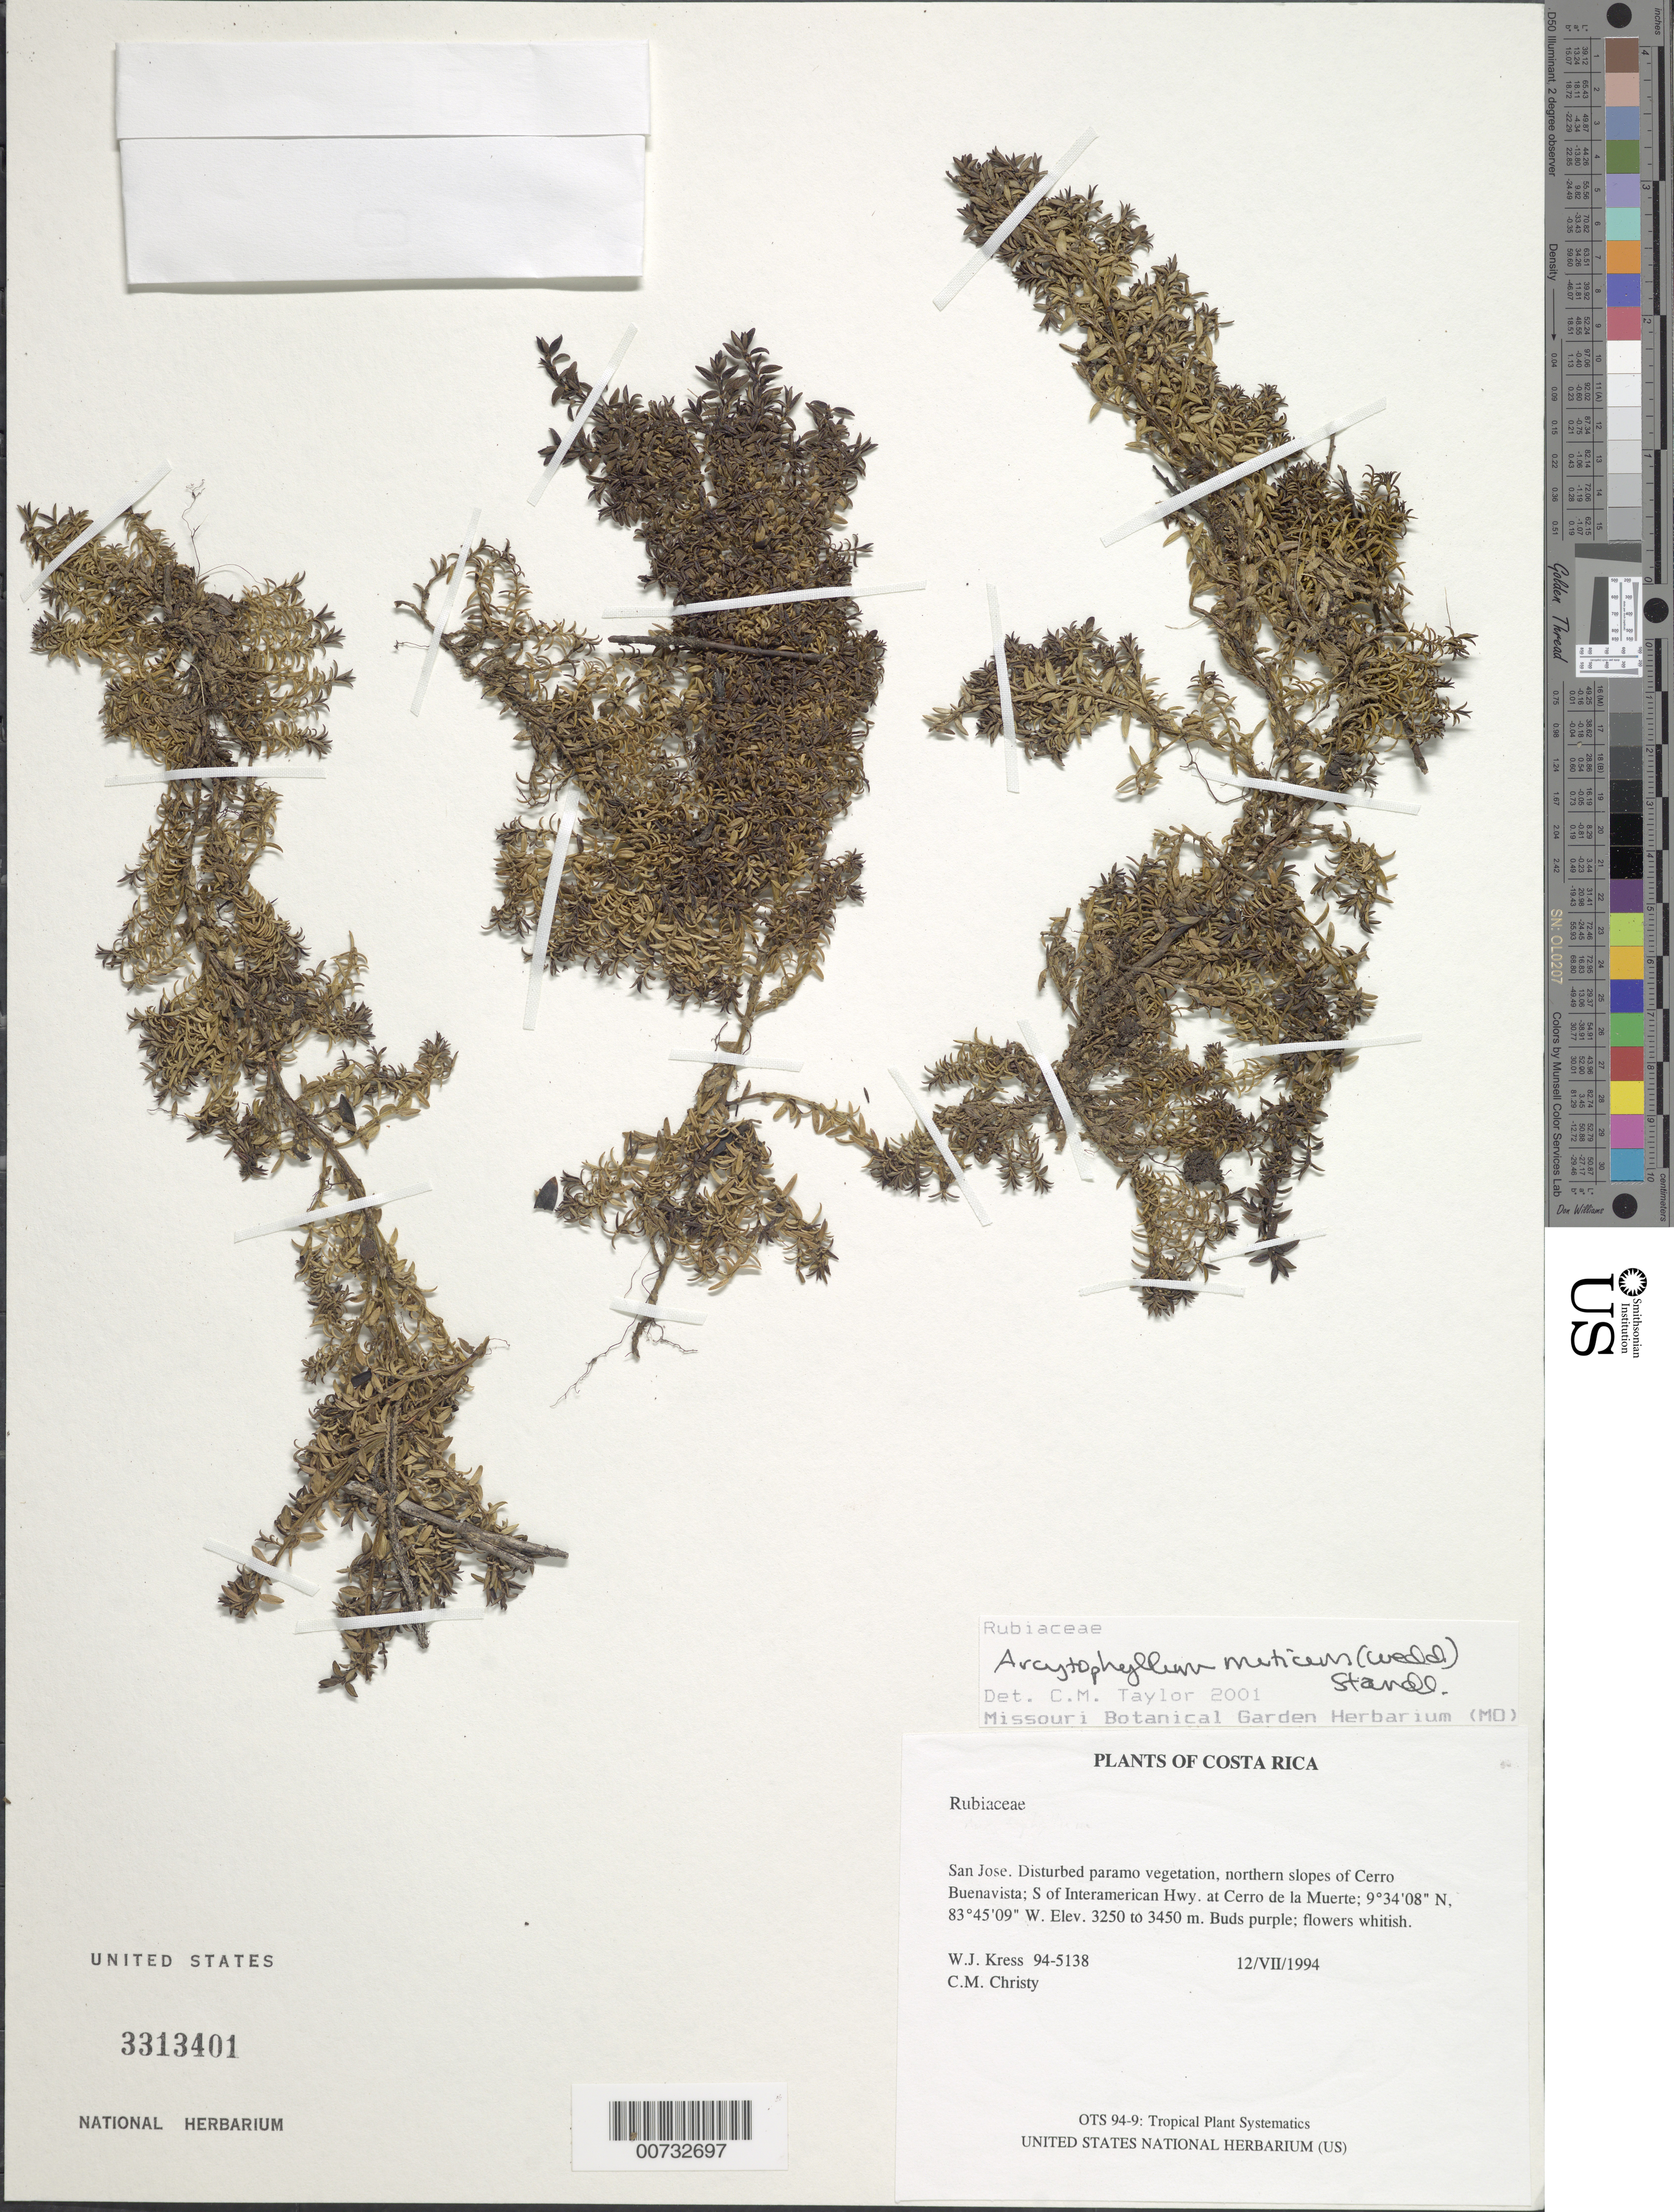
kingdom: Plantae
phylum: Tracheophyta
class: Magnoliopsida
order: Gentianales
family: Rubiaceae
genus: Arcytophyllum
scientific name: Arcytophyllum muticum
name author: (Wedd.) Standl.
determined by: Taylor, Charlotte M.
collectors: W. J. Kress & C. M. Christy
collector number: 94-5138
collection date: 1994-07-12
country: Costa Rica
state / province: San Jose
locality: Disturbed paramo vegetation, northern slopes of Cerro Buenavista; S of Interamerican Hwy. at Cerro de la Muerte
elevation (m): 3250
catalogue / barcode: US 3313401